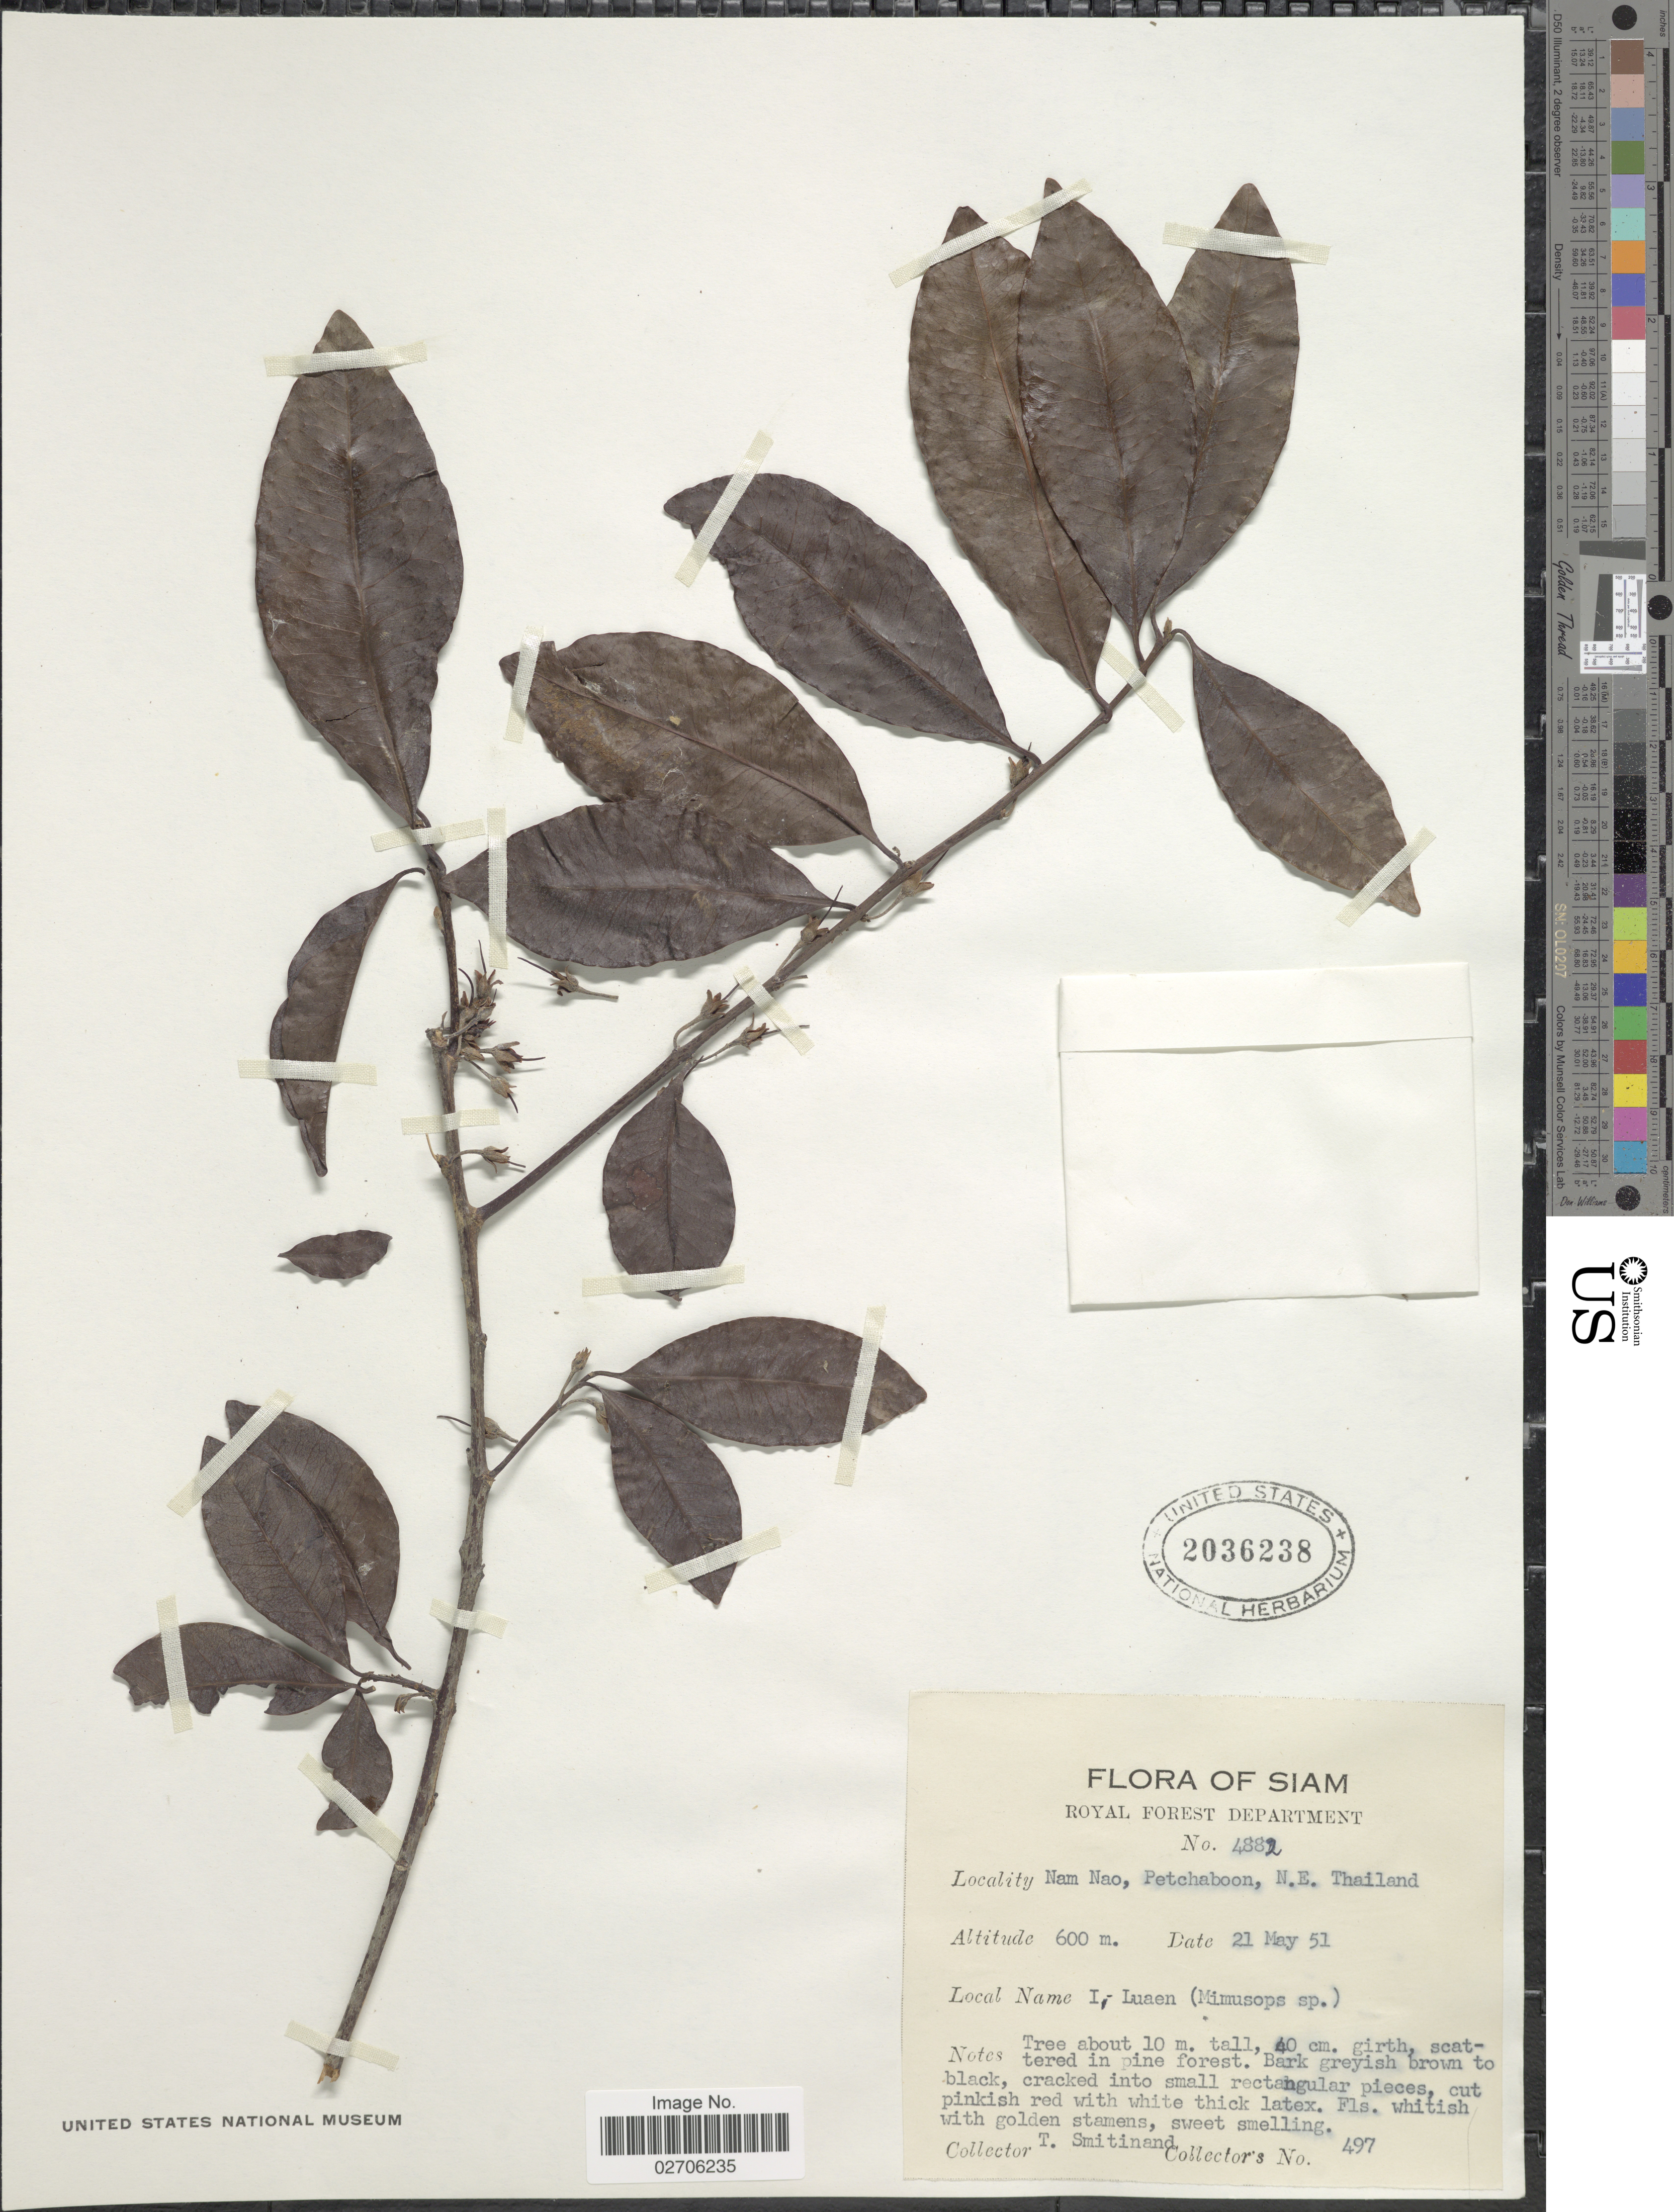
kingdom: Plantae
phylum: Tracheophyta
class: Magnoliopsida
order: Ericales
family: Sapotaceae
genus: Mimusops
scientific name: Mimusops sp.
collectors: T. Smitinand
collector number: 497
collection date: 1951-05-21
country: Thailand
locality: Siam. Nam Nao, Petchaboom, N.E. Thailand.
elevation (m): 600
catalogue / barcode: US 2036238